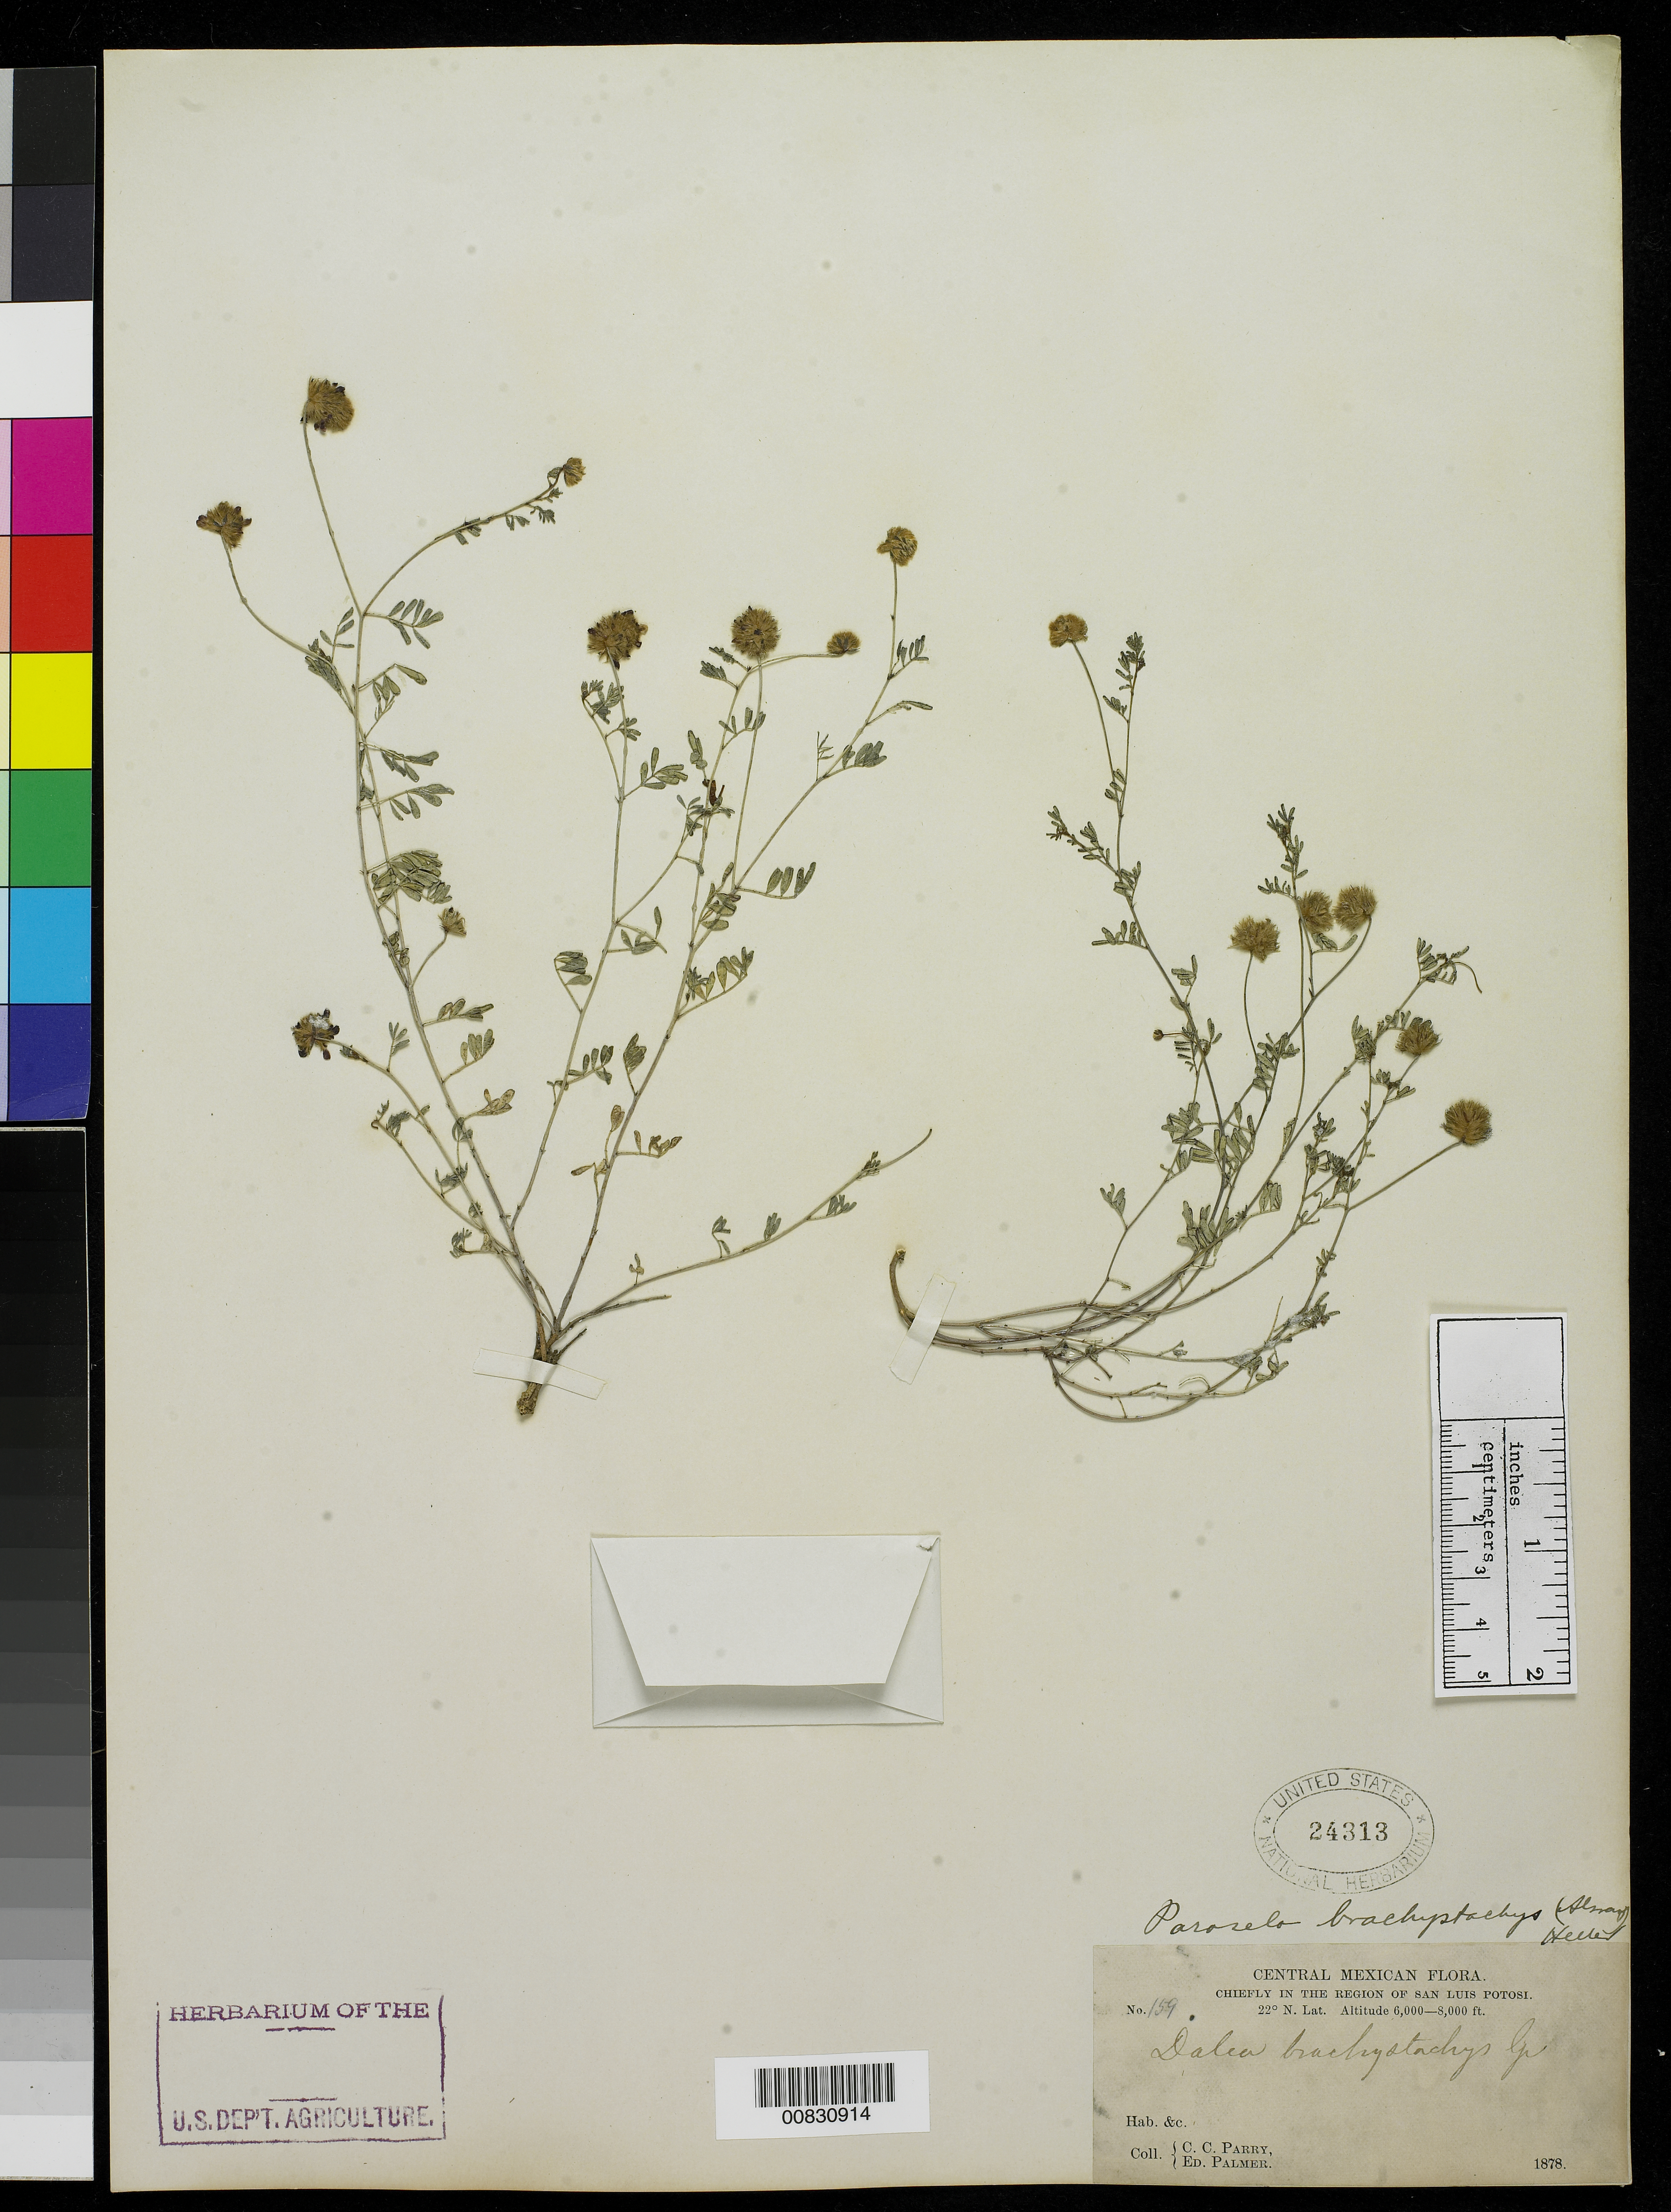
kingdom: Plantae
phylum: Tracheophyta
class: Magnoliopsida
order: Fabales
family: Fabaceae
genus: Dalea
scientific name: Dalea brachystachys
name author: A. Gray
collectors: C. C. Parry & E. Palmer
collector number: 159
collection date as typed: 1878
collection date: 1878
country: Mexico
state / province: San Luis Potosí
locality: Chiefly in the region of San Luis Potosí.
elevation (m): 1829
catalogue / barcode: US 24313